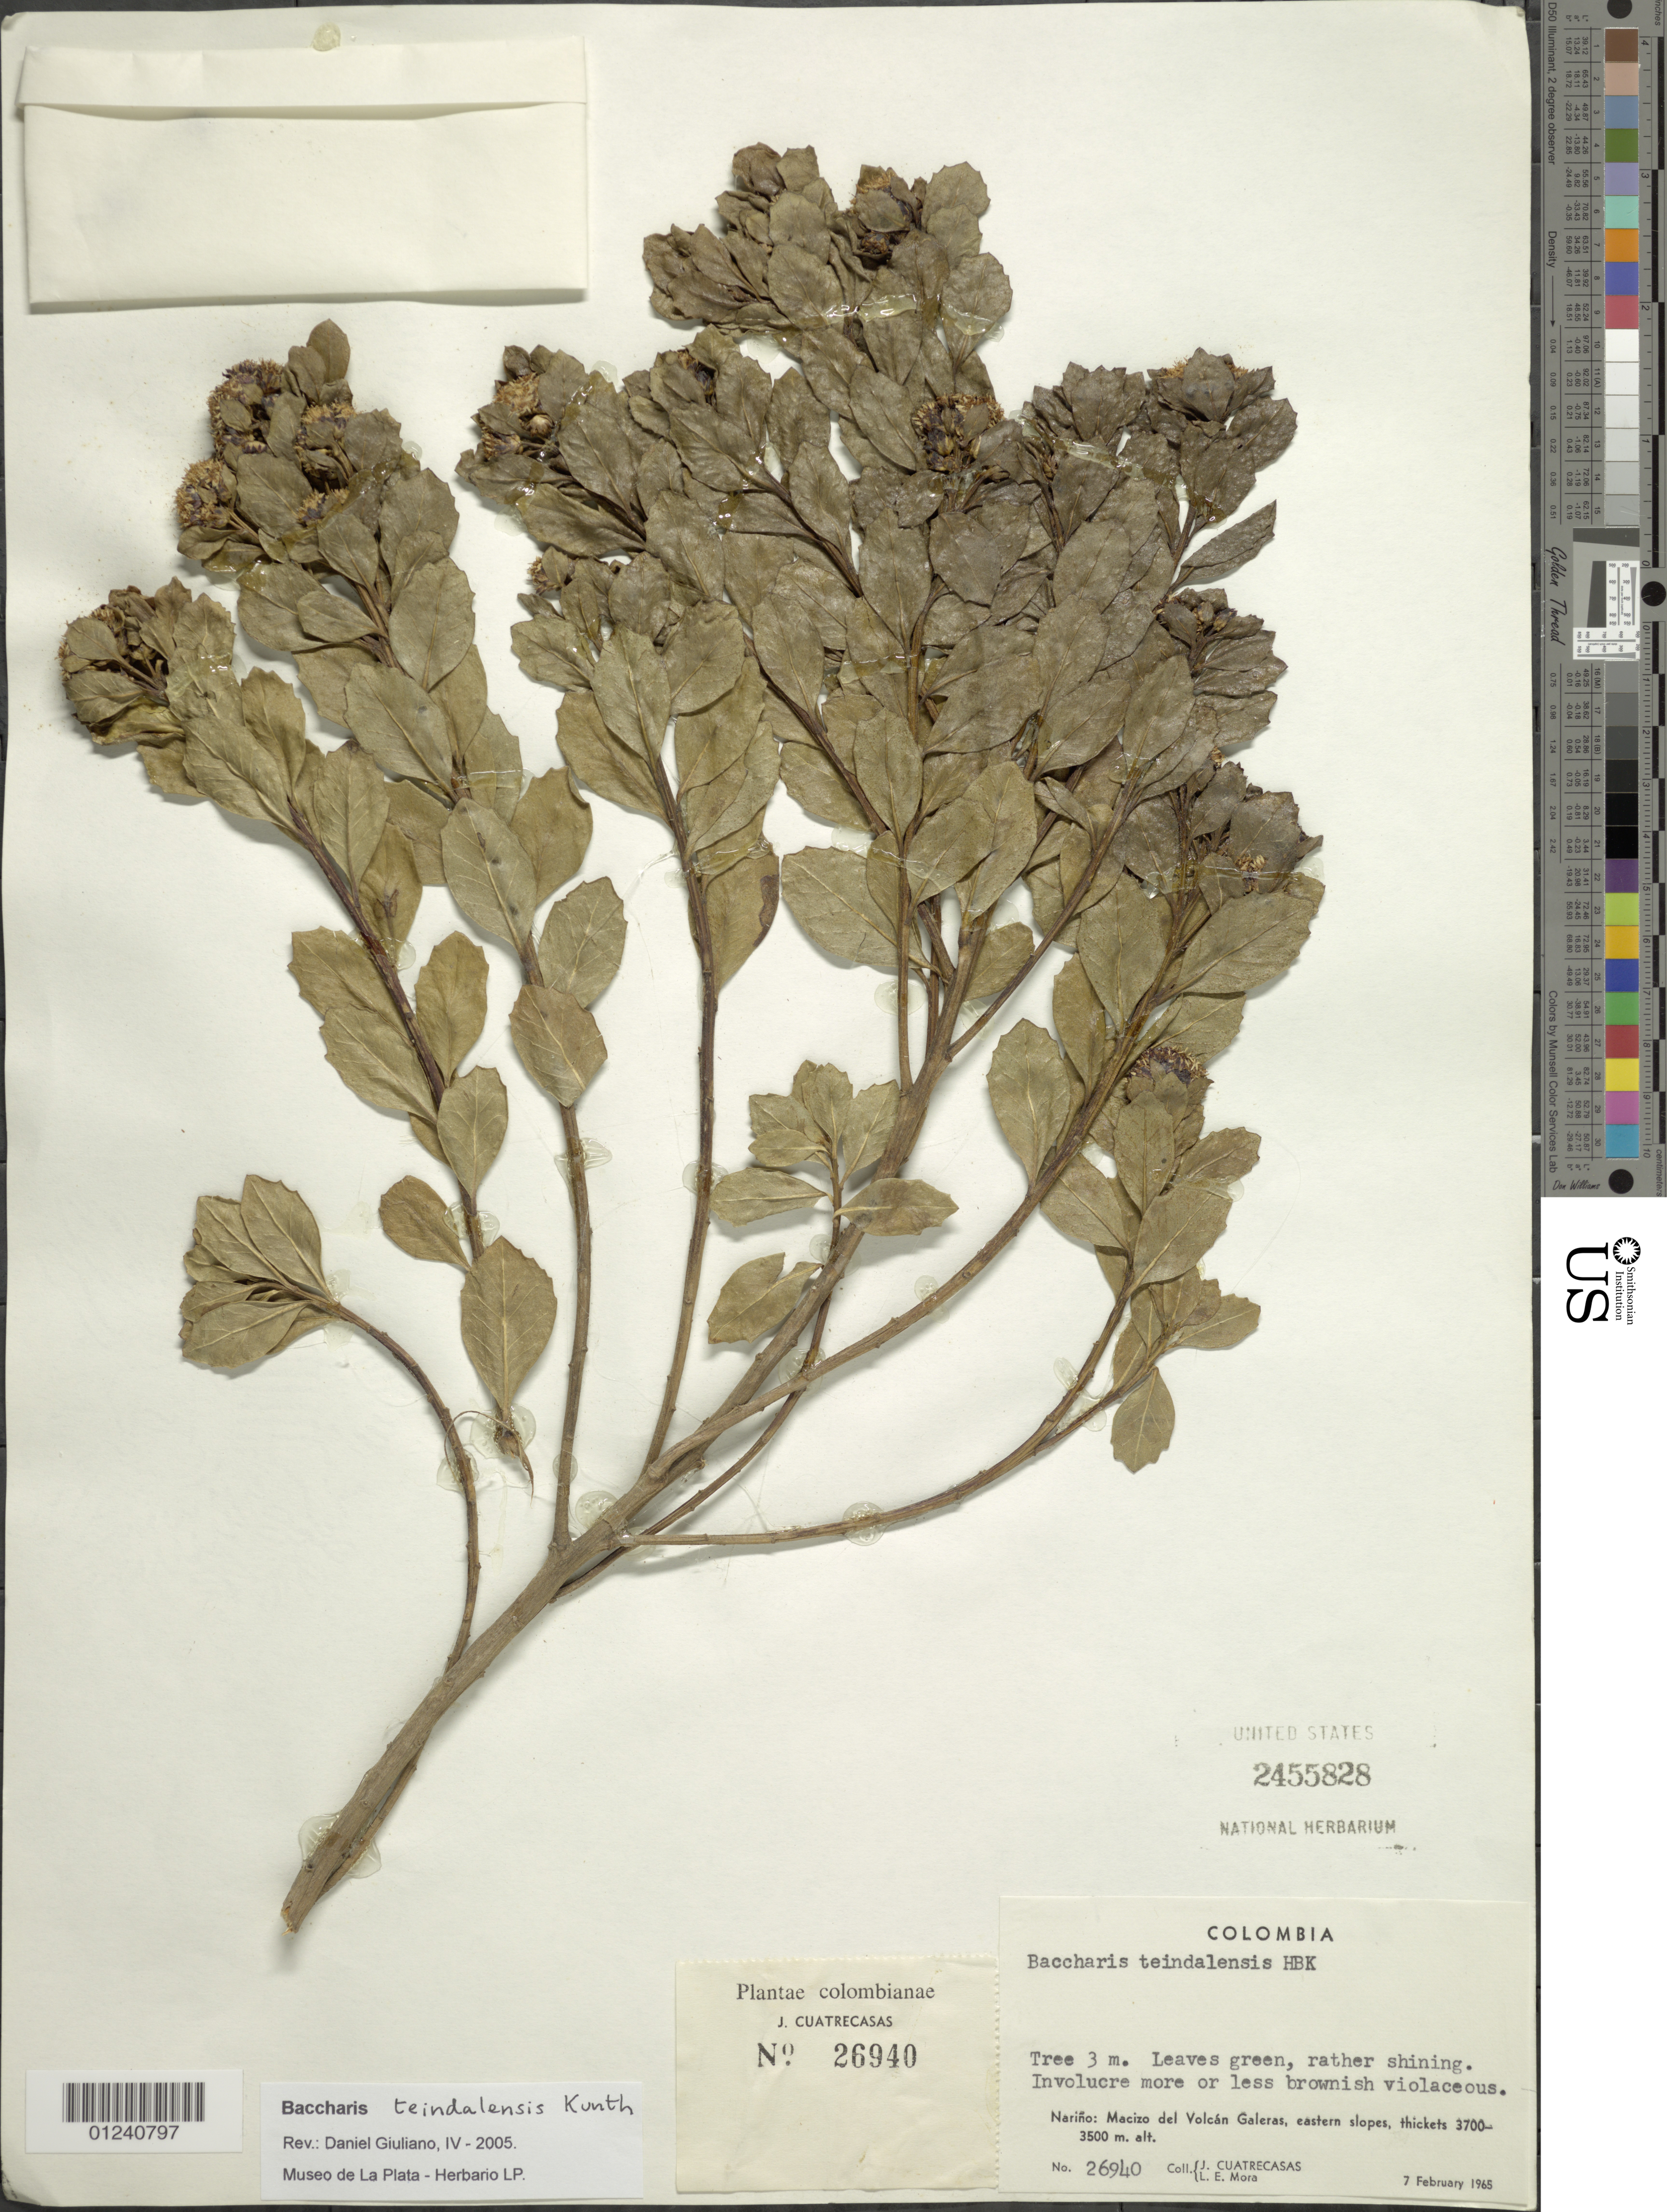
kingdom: Plantae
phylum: Tracheophyta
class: Magnoliopsida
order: Asterales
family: Asteraceae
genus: Baccharis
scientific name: Baccharis teindalensis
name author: Kunth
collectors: J. Cuatrecasas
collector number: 26940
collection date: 1965-02-07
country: Colombia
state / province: Nariño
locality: Macizo del Volcán Galeras, eastern slopes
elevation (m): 3500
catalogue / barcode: US 2455828